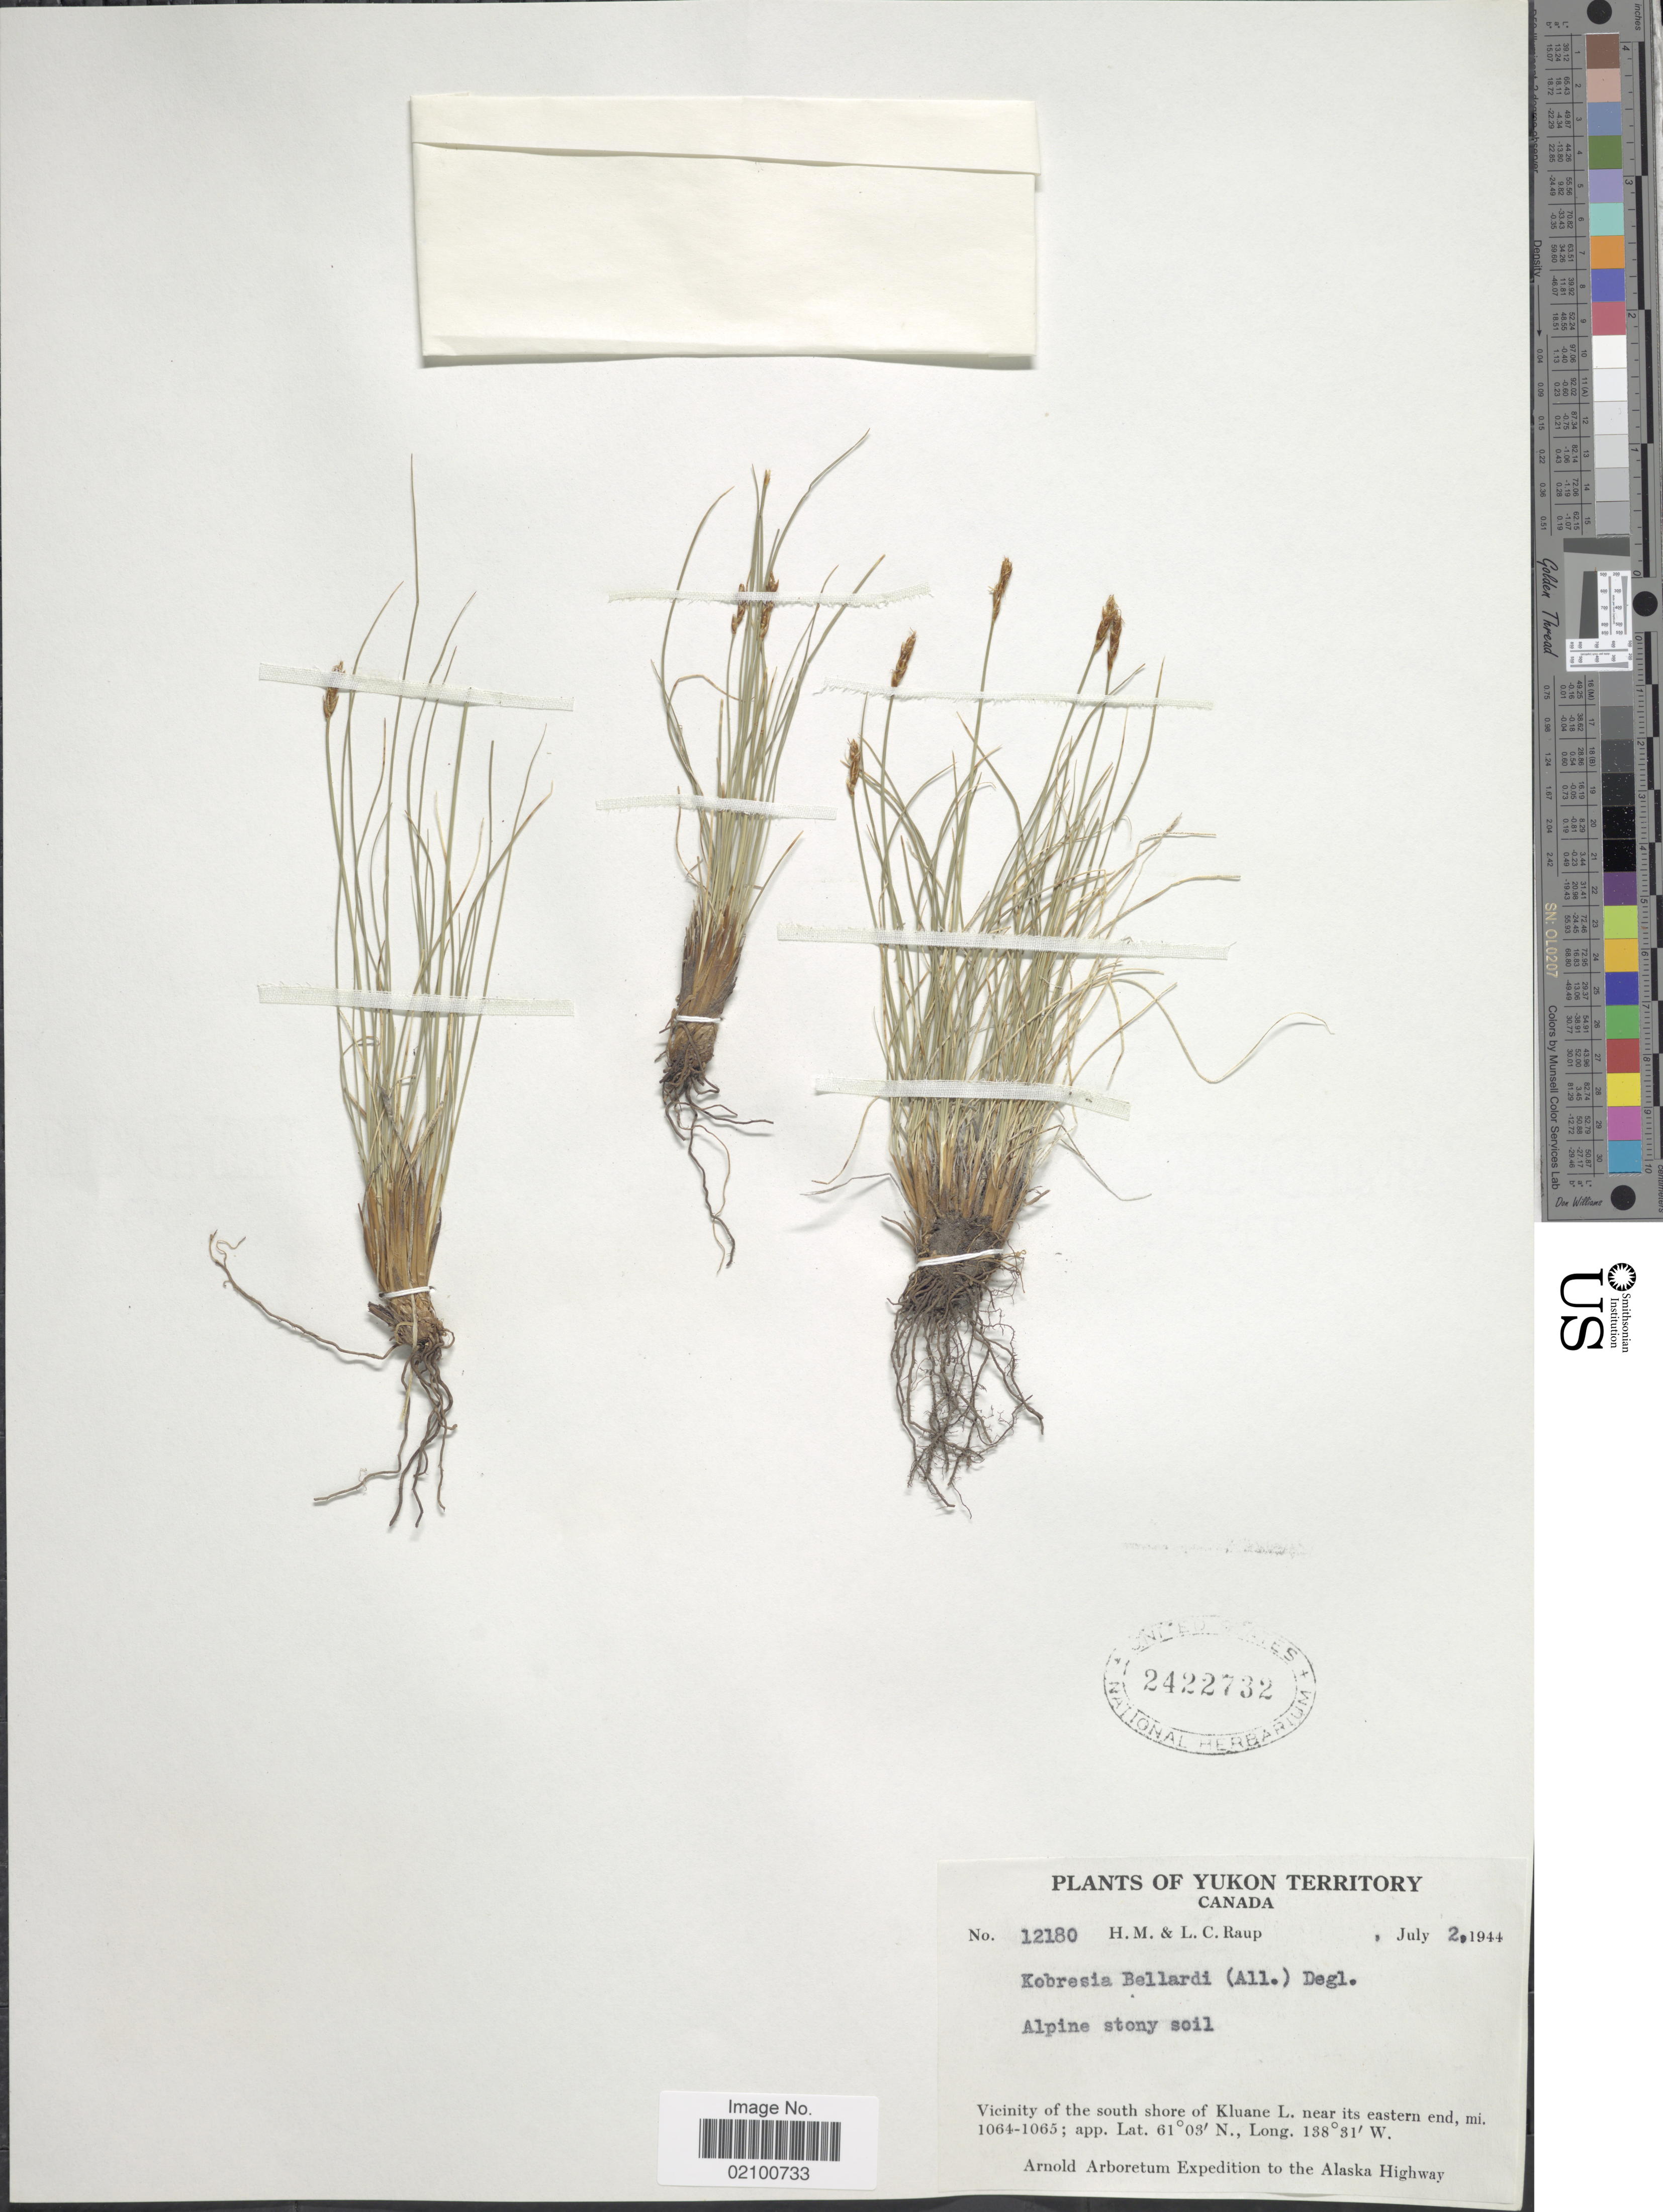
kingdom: Plantae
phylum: Tracheophyta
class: Liliopsida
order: Poales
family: Cyperaceae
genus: Carex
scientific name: Carex myosuroides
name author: Vill.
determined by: Strong, M. T., (US), Smithsonian Institution - National Museum of Natural History (UNITED STATES)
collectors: H. Raup & L. Raup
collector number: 12180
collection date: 1944-07-02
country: Canada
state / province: Yukon Territory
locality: Vicinity of the south shore of Kluane L. near its eastern end, mi 1064-1065, Alaska Highway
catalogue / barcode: US 2422732